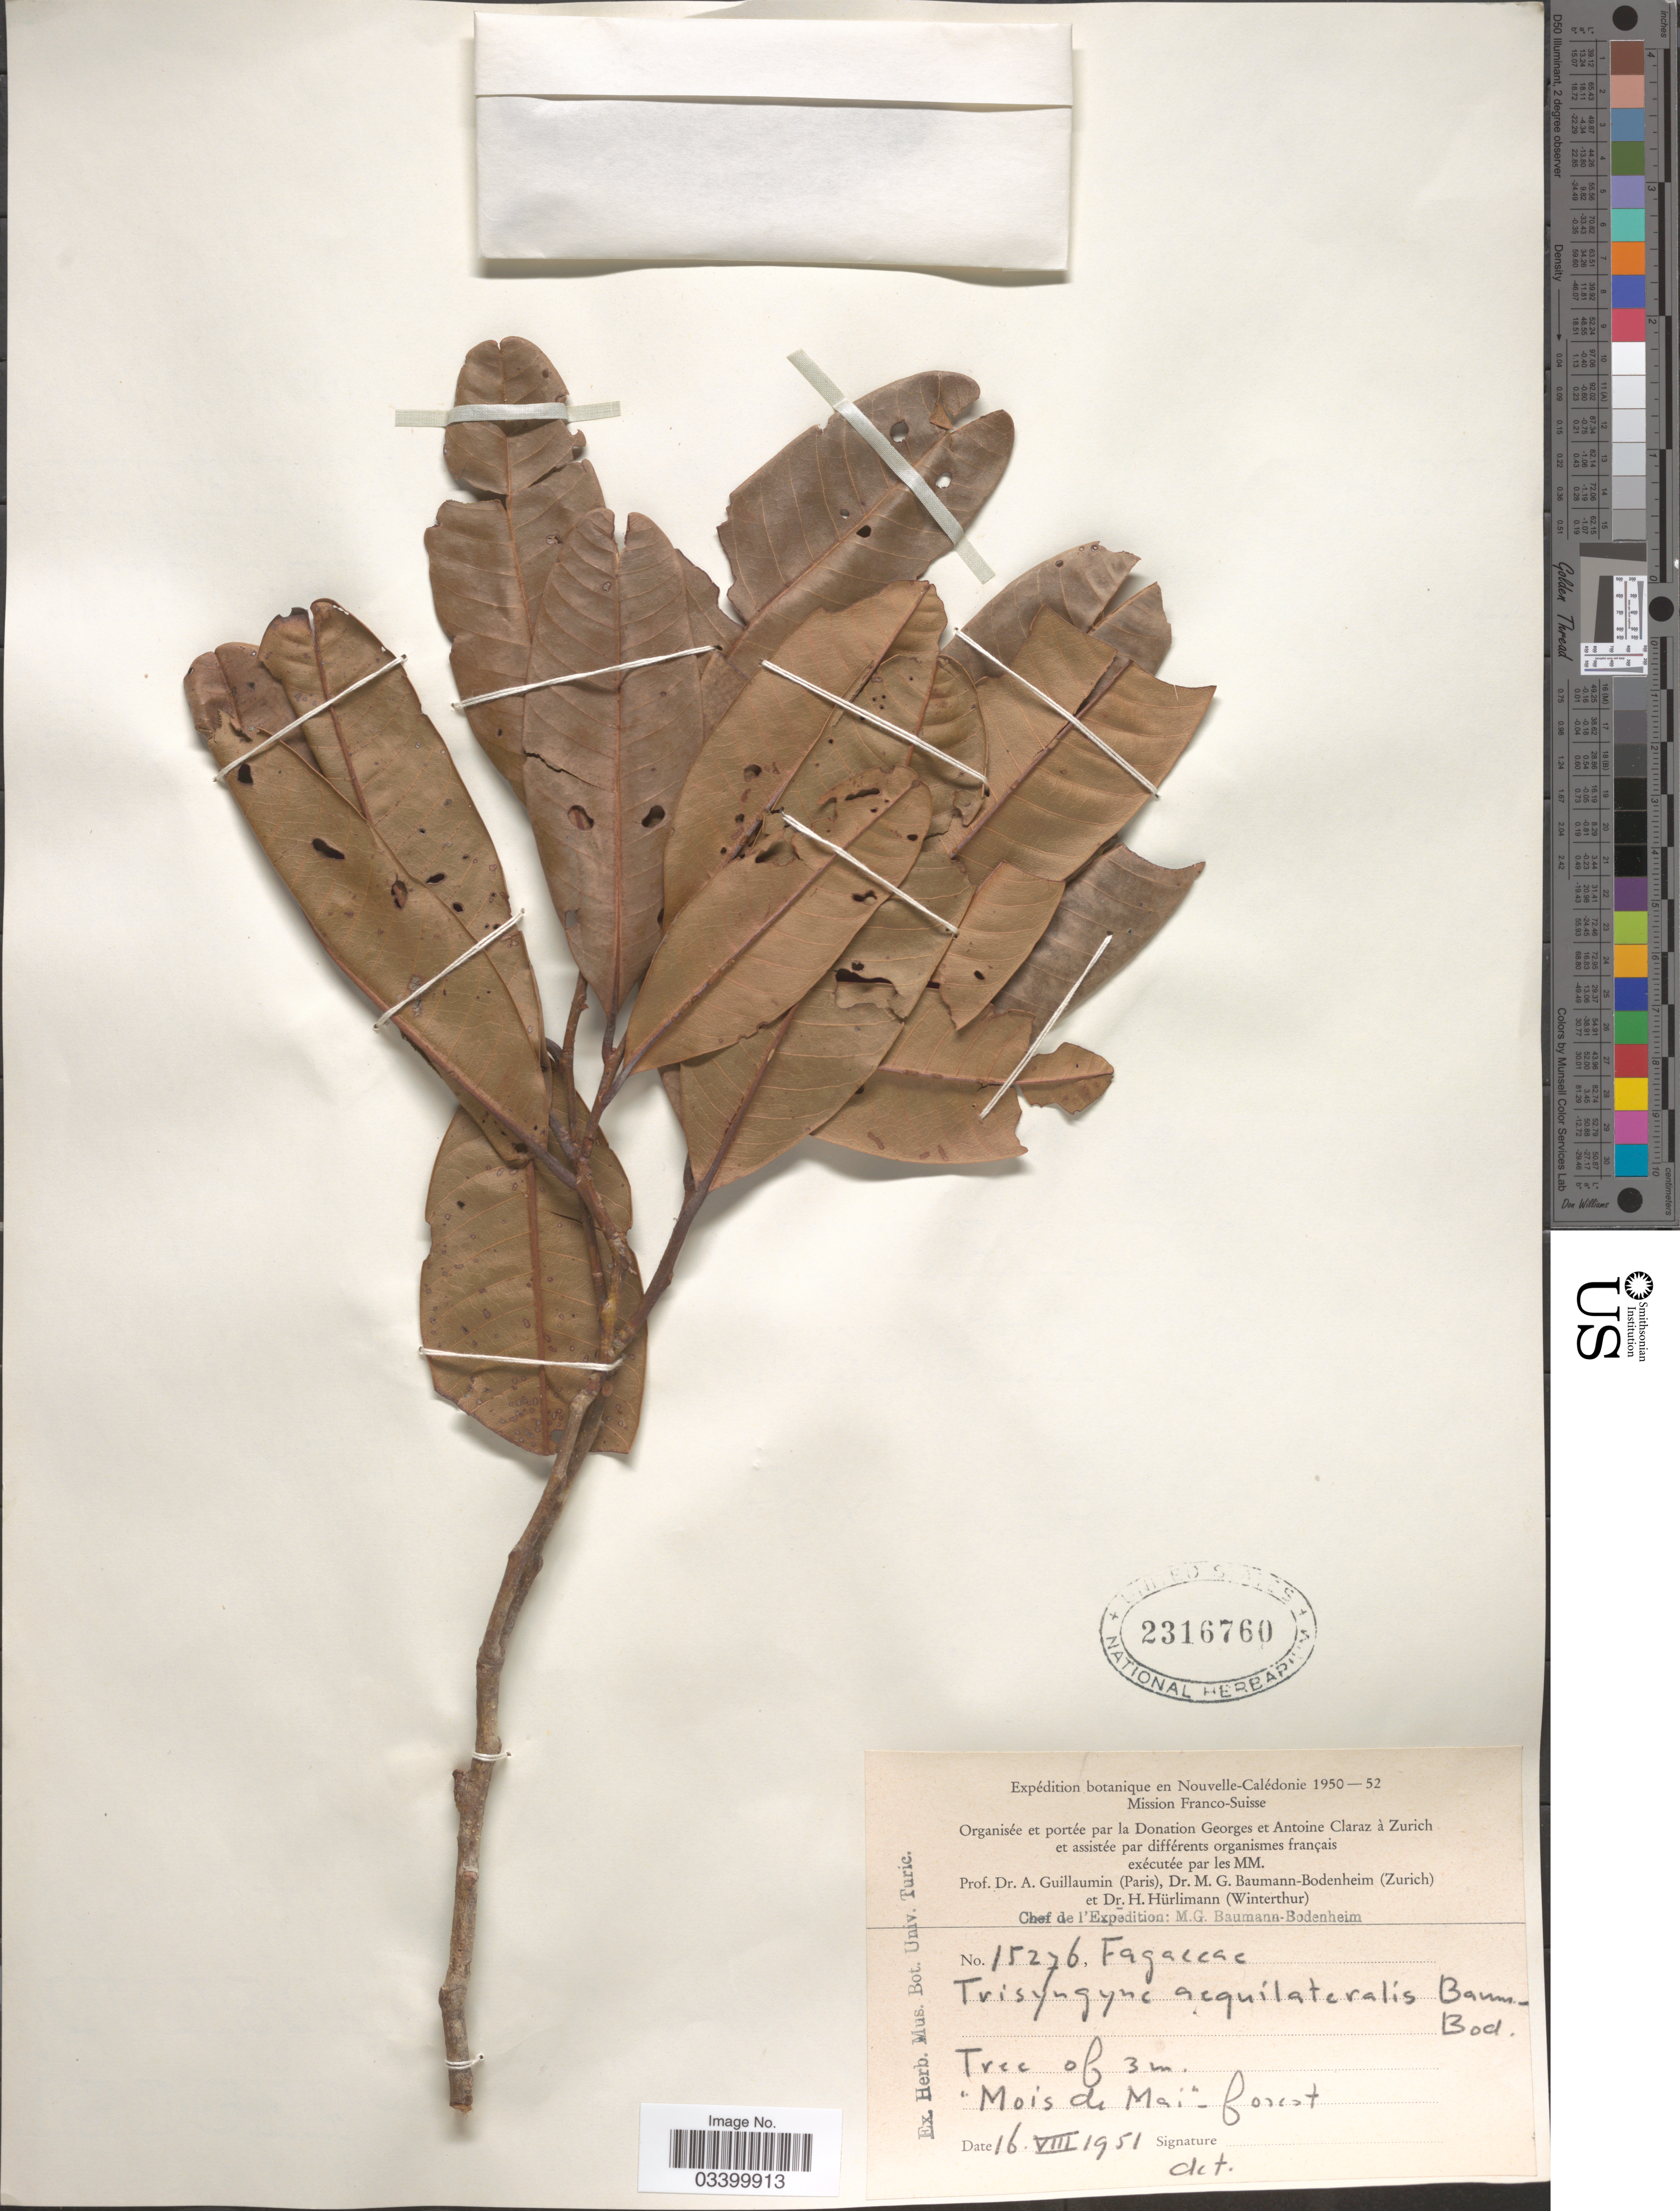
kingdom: Plantae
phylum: Tracheophyta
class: Magnoliopsida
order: Fagales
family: Nothofagaceae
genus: Nothofagus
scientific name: Nothofagus aequilateralis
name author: (Baum.-Bod.) Steenis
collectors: A. Guillaumin, M. G. Baumann-Bodenheim & H. Hürlimann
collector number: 15276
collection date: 1951-08-16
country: New Caledonia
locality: Nouvelle-Calédonie. "Mois de Mai"- forest.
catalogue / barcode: US 2316760